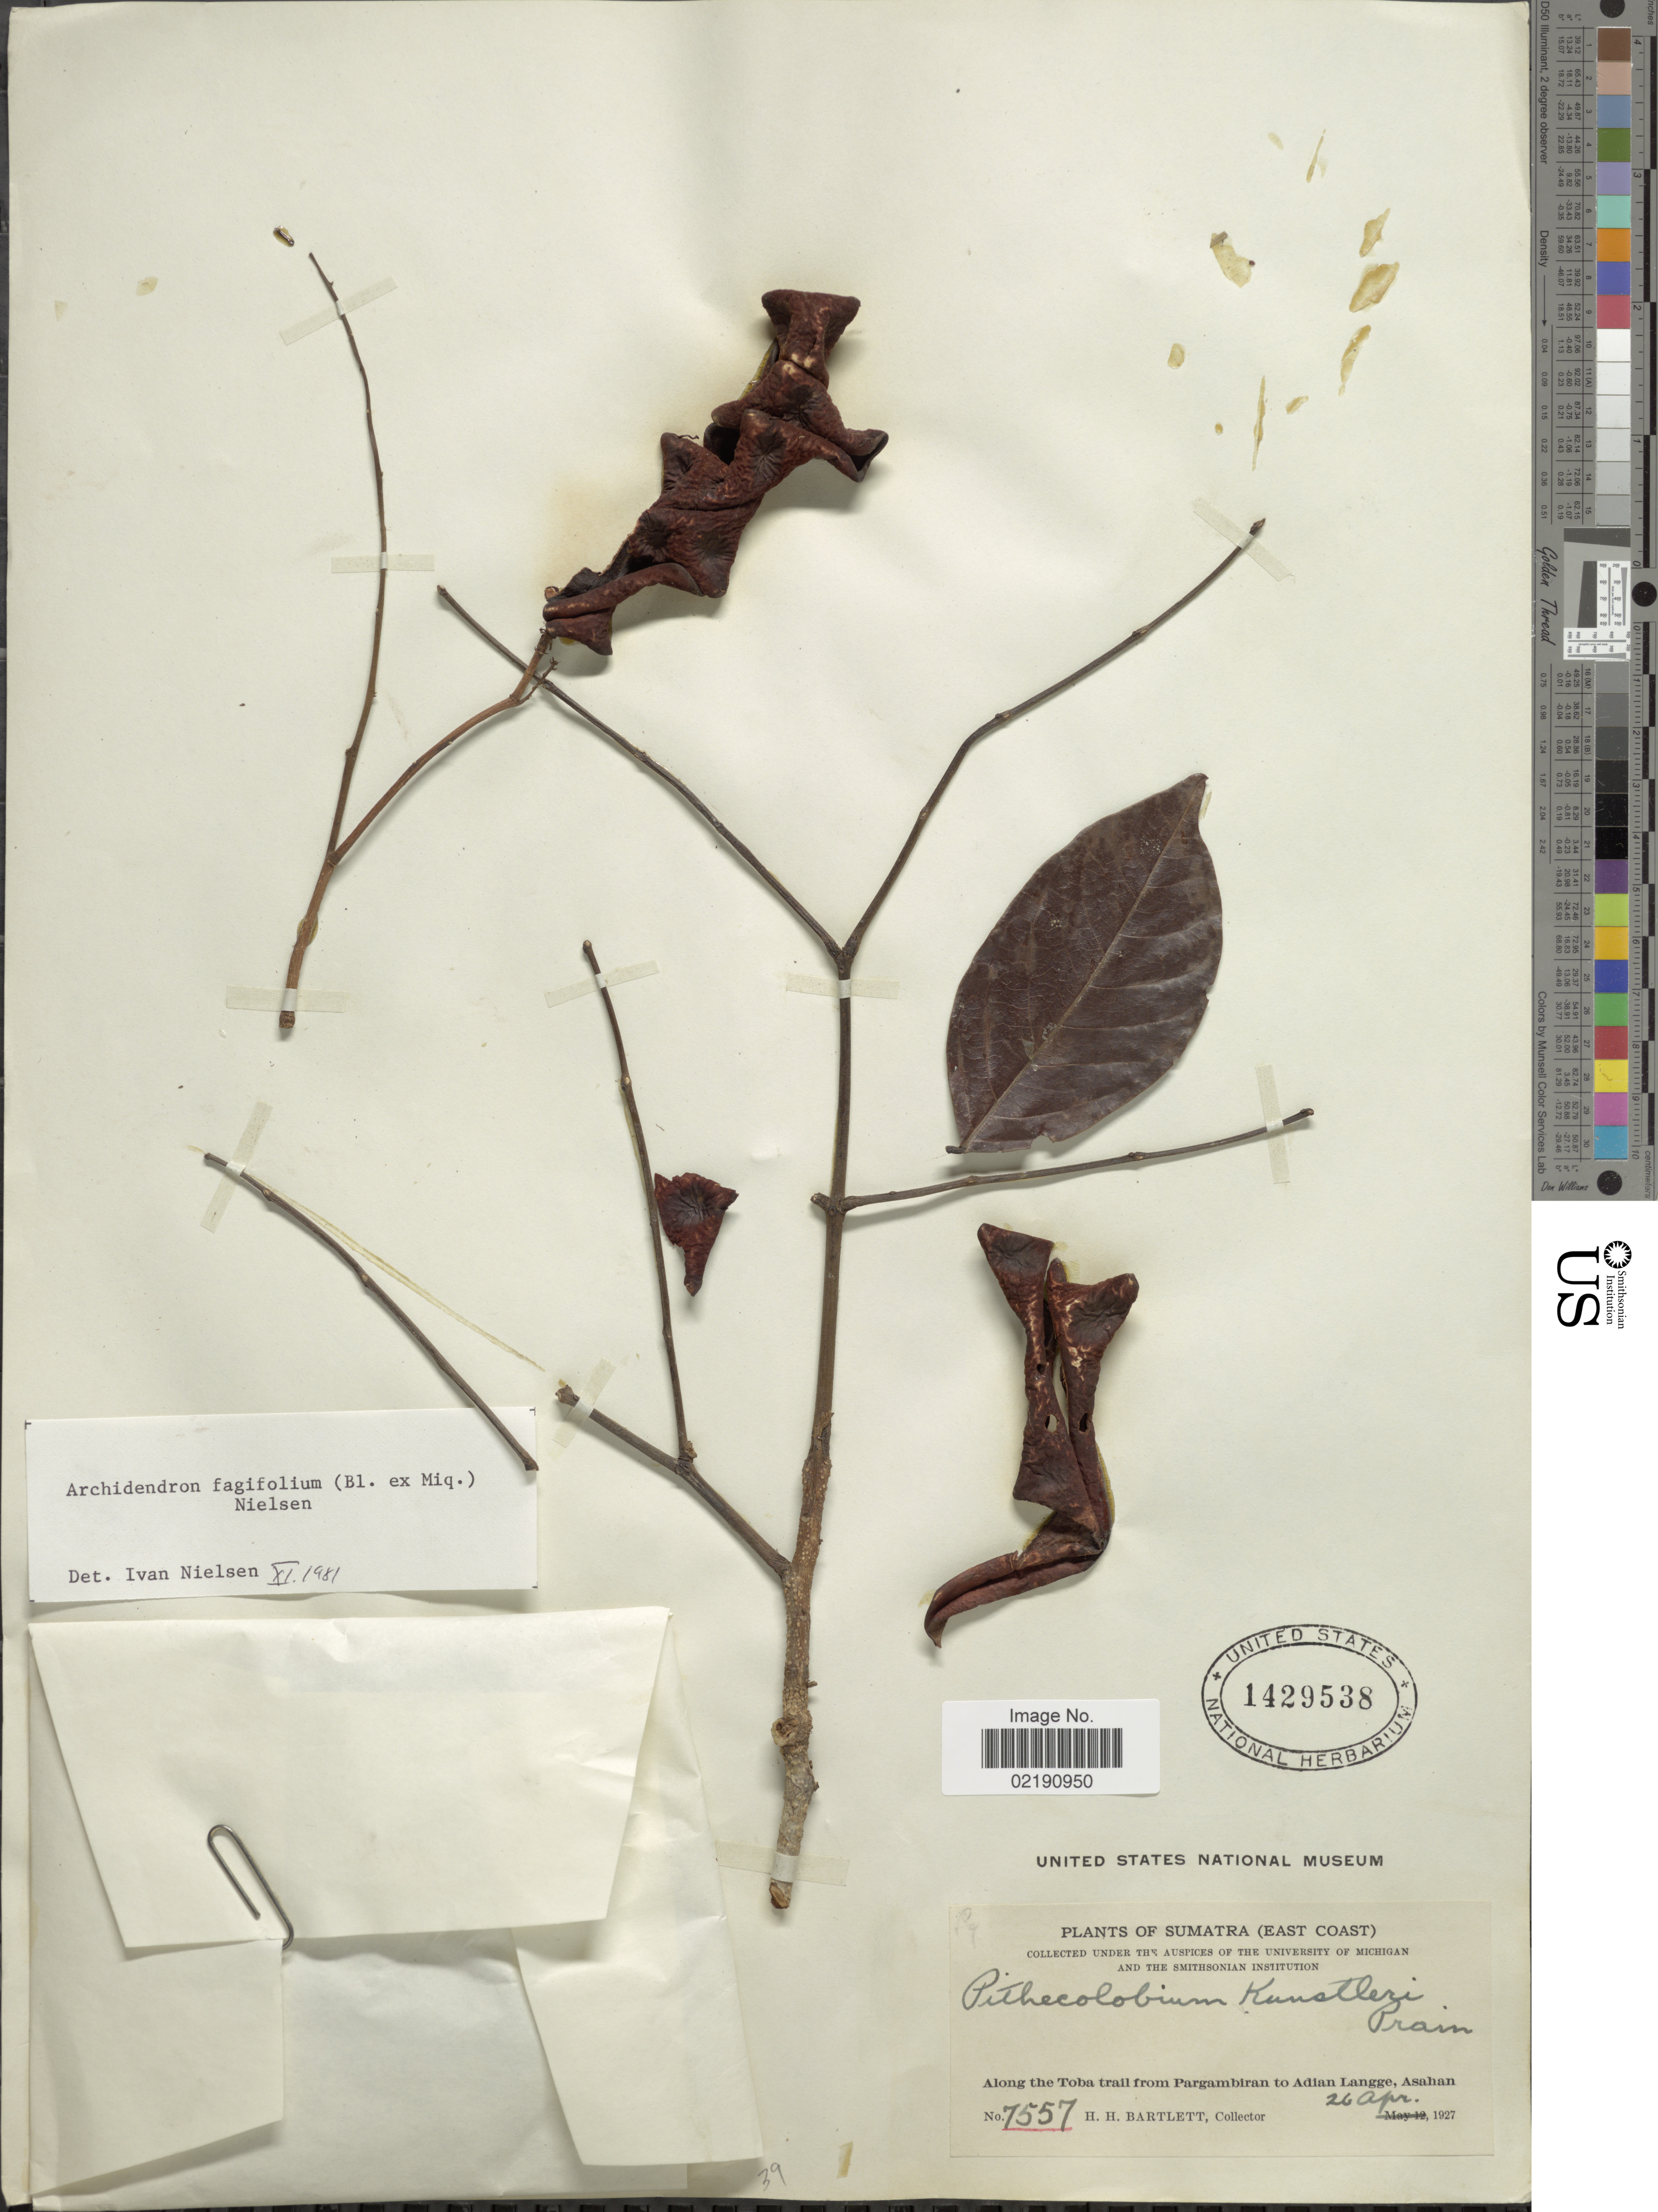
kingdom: Plantae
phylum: Tracheophyta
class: Magnoliopsida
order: Fabales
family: Fabaceae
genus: Archidendron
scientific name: Archidendron fagifolium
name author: Nielson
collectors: H. H. Bartlett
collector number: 7557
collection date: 1927-04-26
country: Indonesia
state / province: Sumatra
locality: (East Coast), alongt the Toba trail from Pargambiran to Adian Langge, Asahan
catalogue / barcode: US 1429538